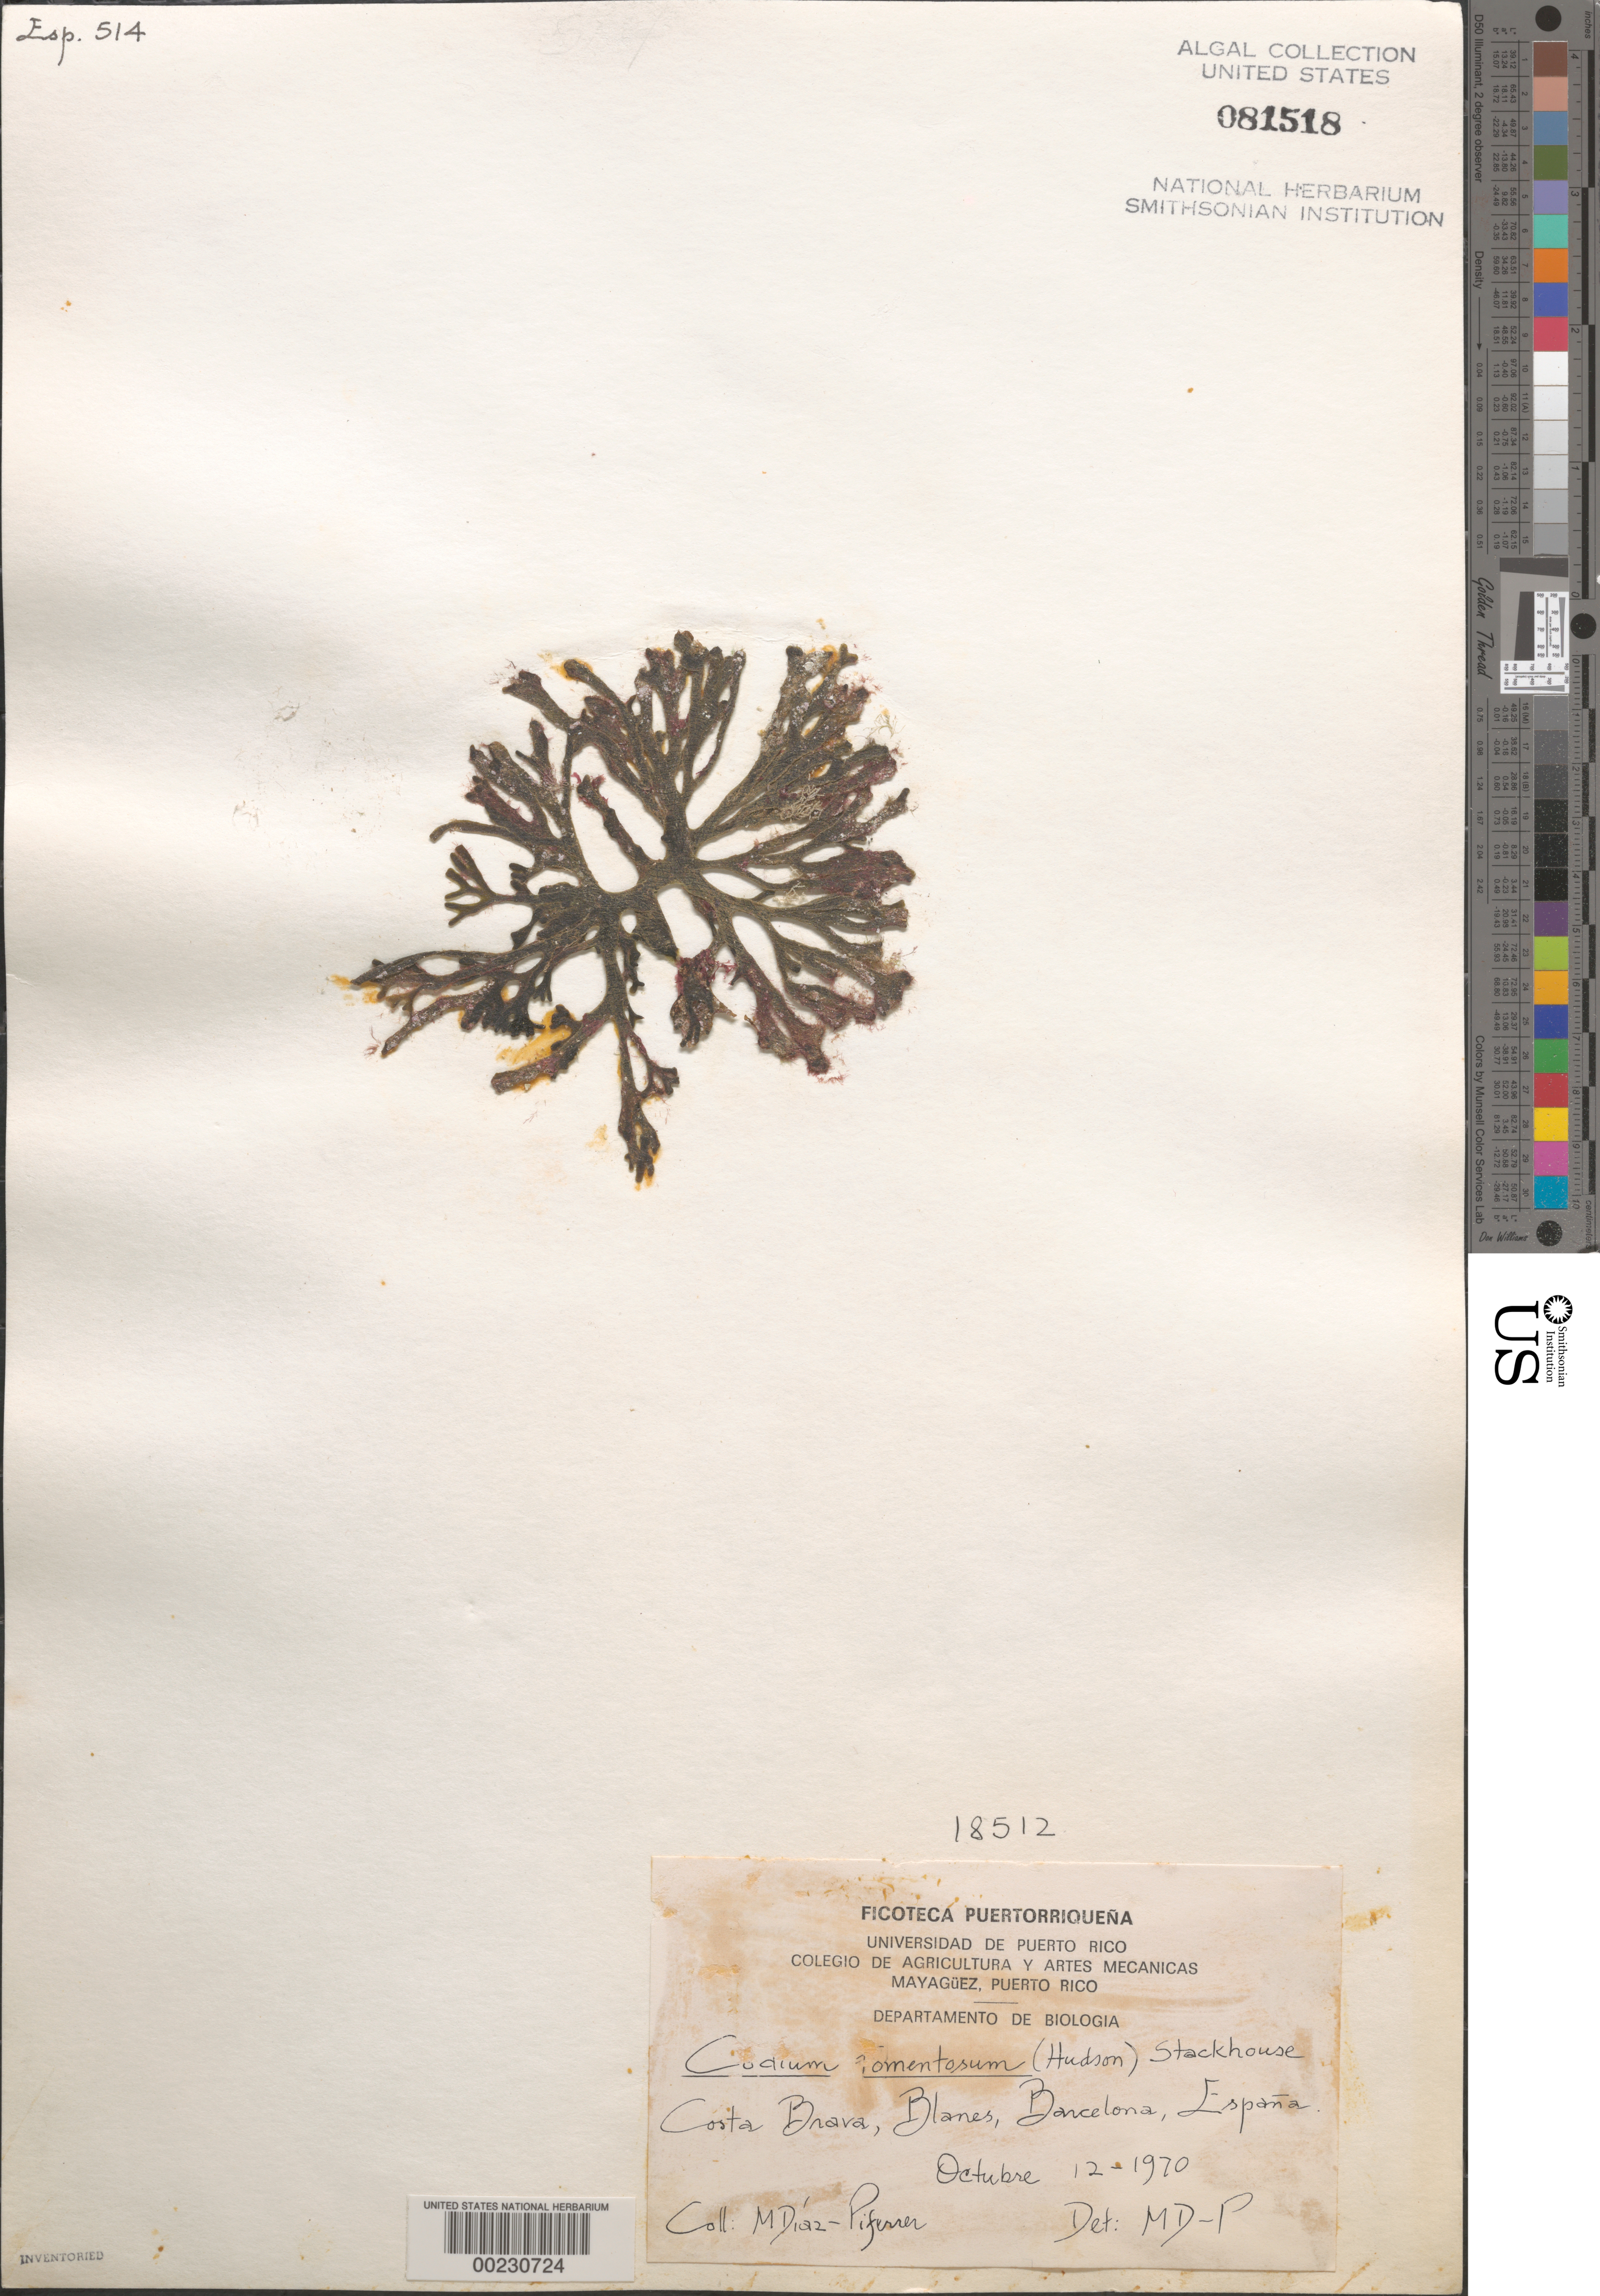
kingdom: Plantae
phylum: Chlorophyta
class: Ulvophyceae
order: Bryopsidales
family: Codiaceae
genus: Codium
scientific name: Codium tomentosum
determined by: Diaz-Piferrer, M.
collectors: M. Diaz-Piferrer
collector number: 18512 & ENGL. 514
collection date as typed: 12 Oct 1970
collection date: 1970-10-12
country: Spain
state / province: Catalunya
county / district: Barcelona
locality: Costa brava, blanes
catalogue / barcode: US 81518